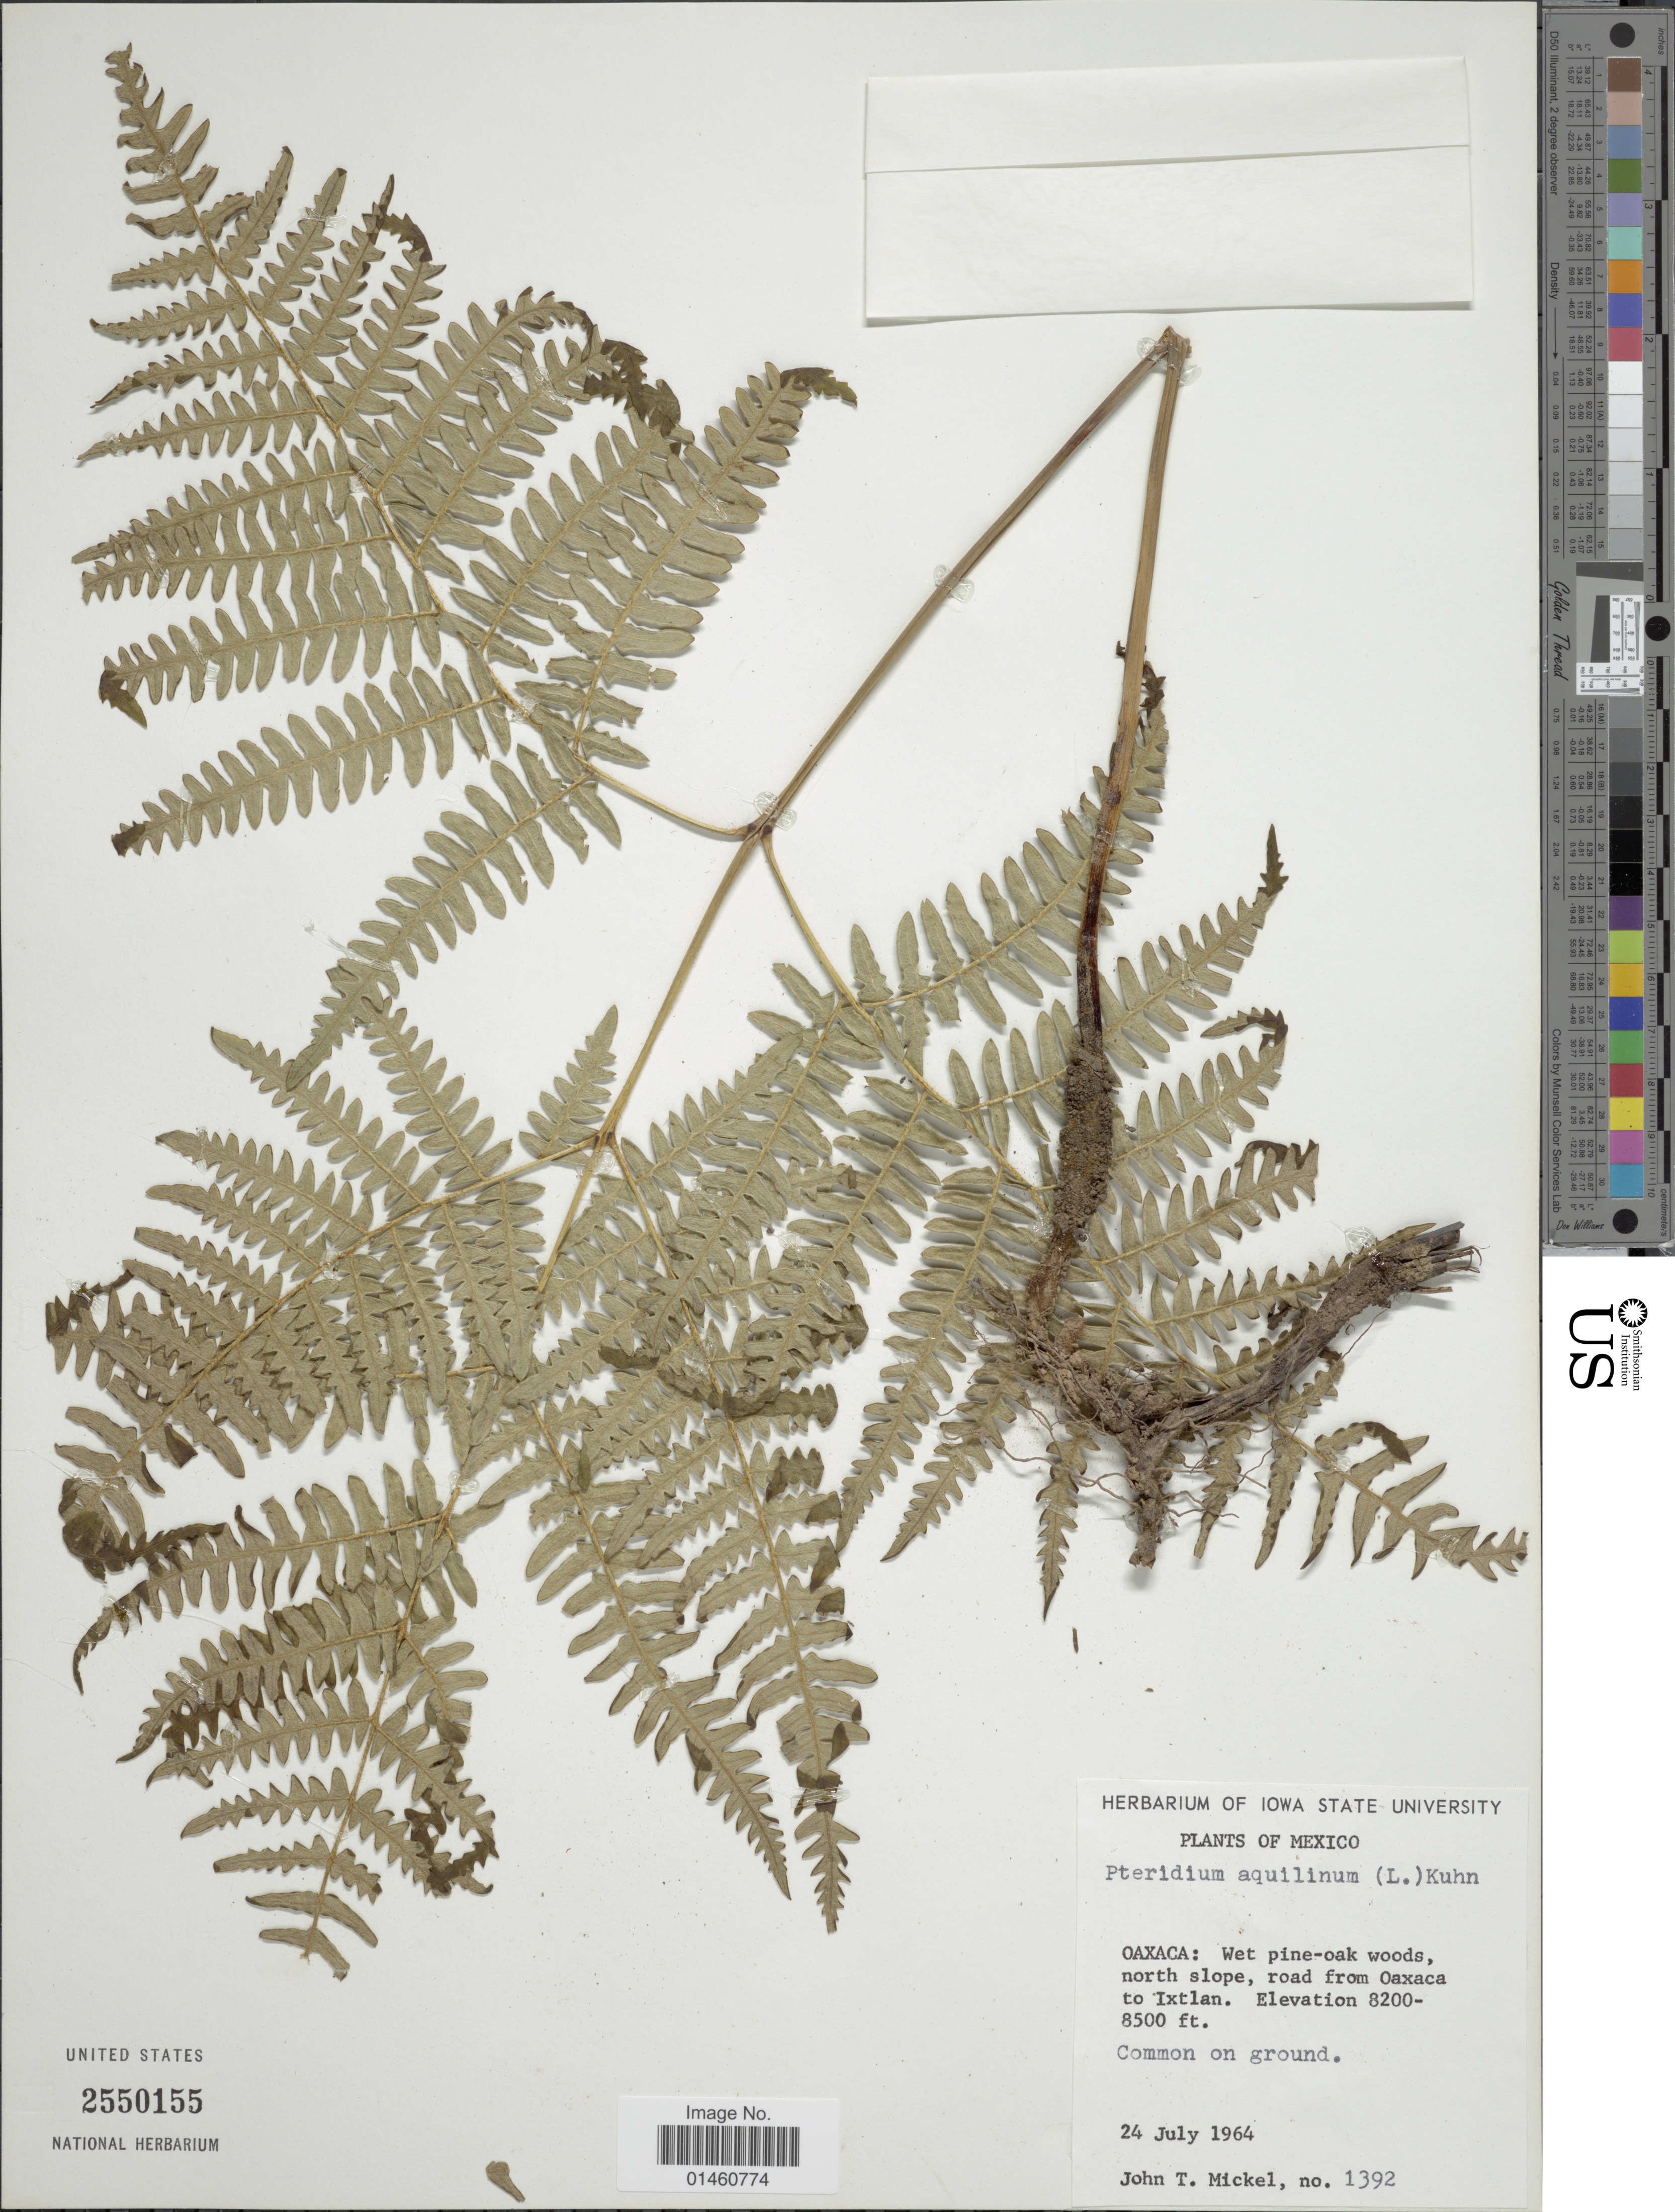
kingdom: Plantae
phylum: Tracheophyta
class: Polypodiopsida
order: Polypodiales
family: Dennstaedtiaceae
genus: Pteridium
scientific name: Pteridium aquilinum var. feei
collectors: J. T. Mickel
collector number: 1392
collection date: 1964-07-24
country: Mexico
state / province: Oaxaca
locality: North slope, road from Oaxaca to Ixtlan.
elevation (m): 2591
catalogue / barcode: US 2550155